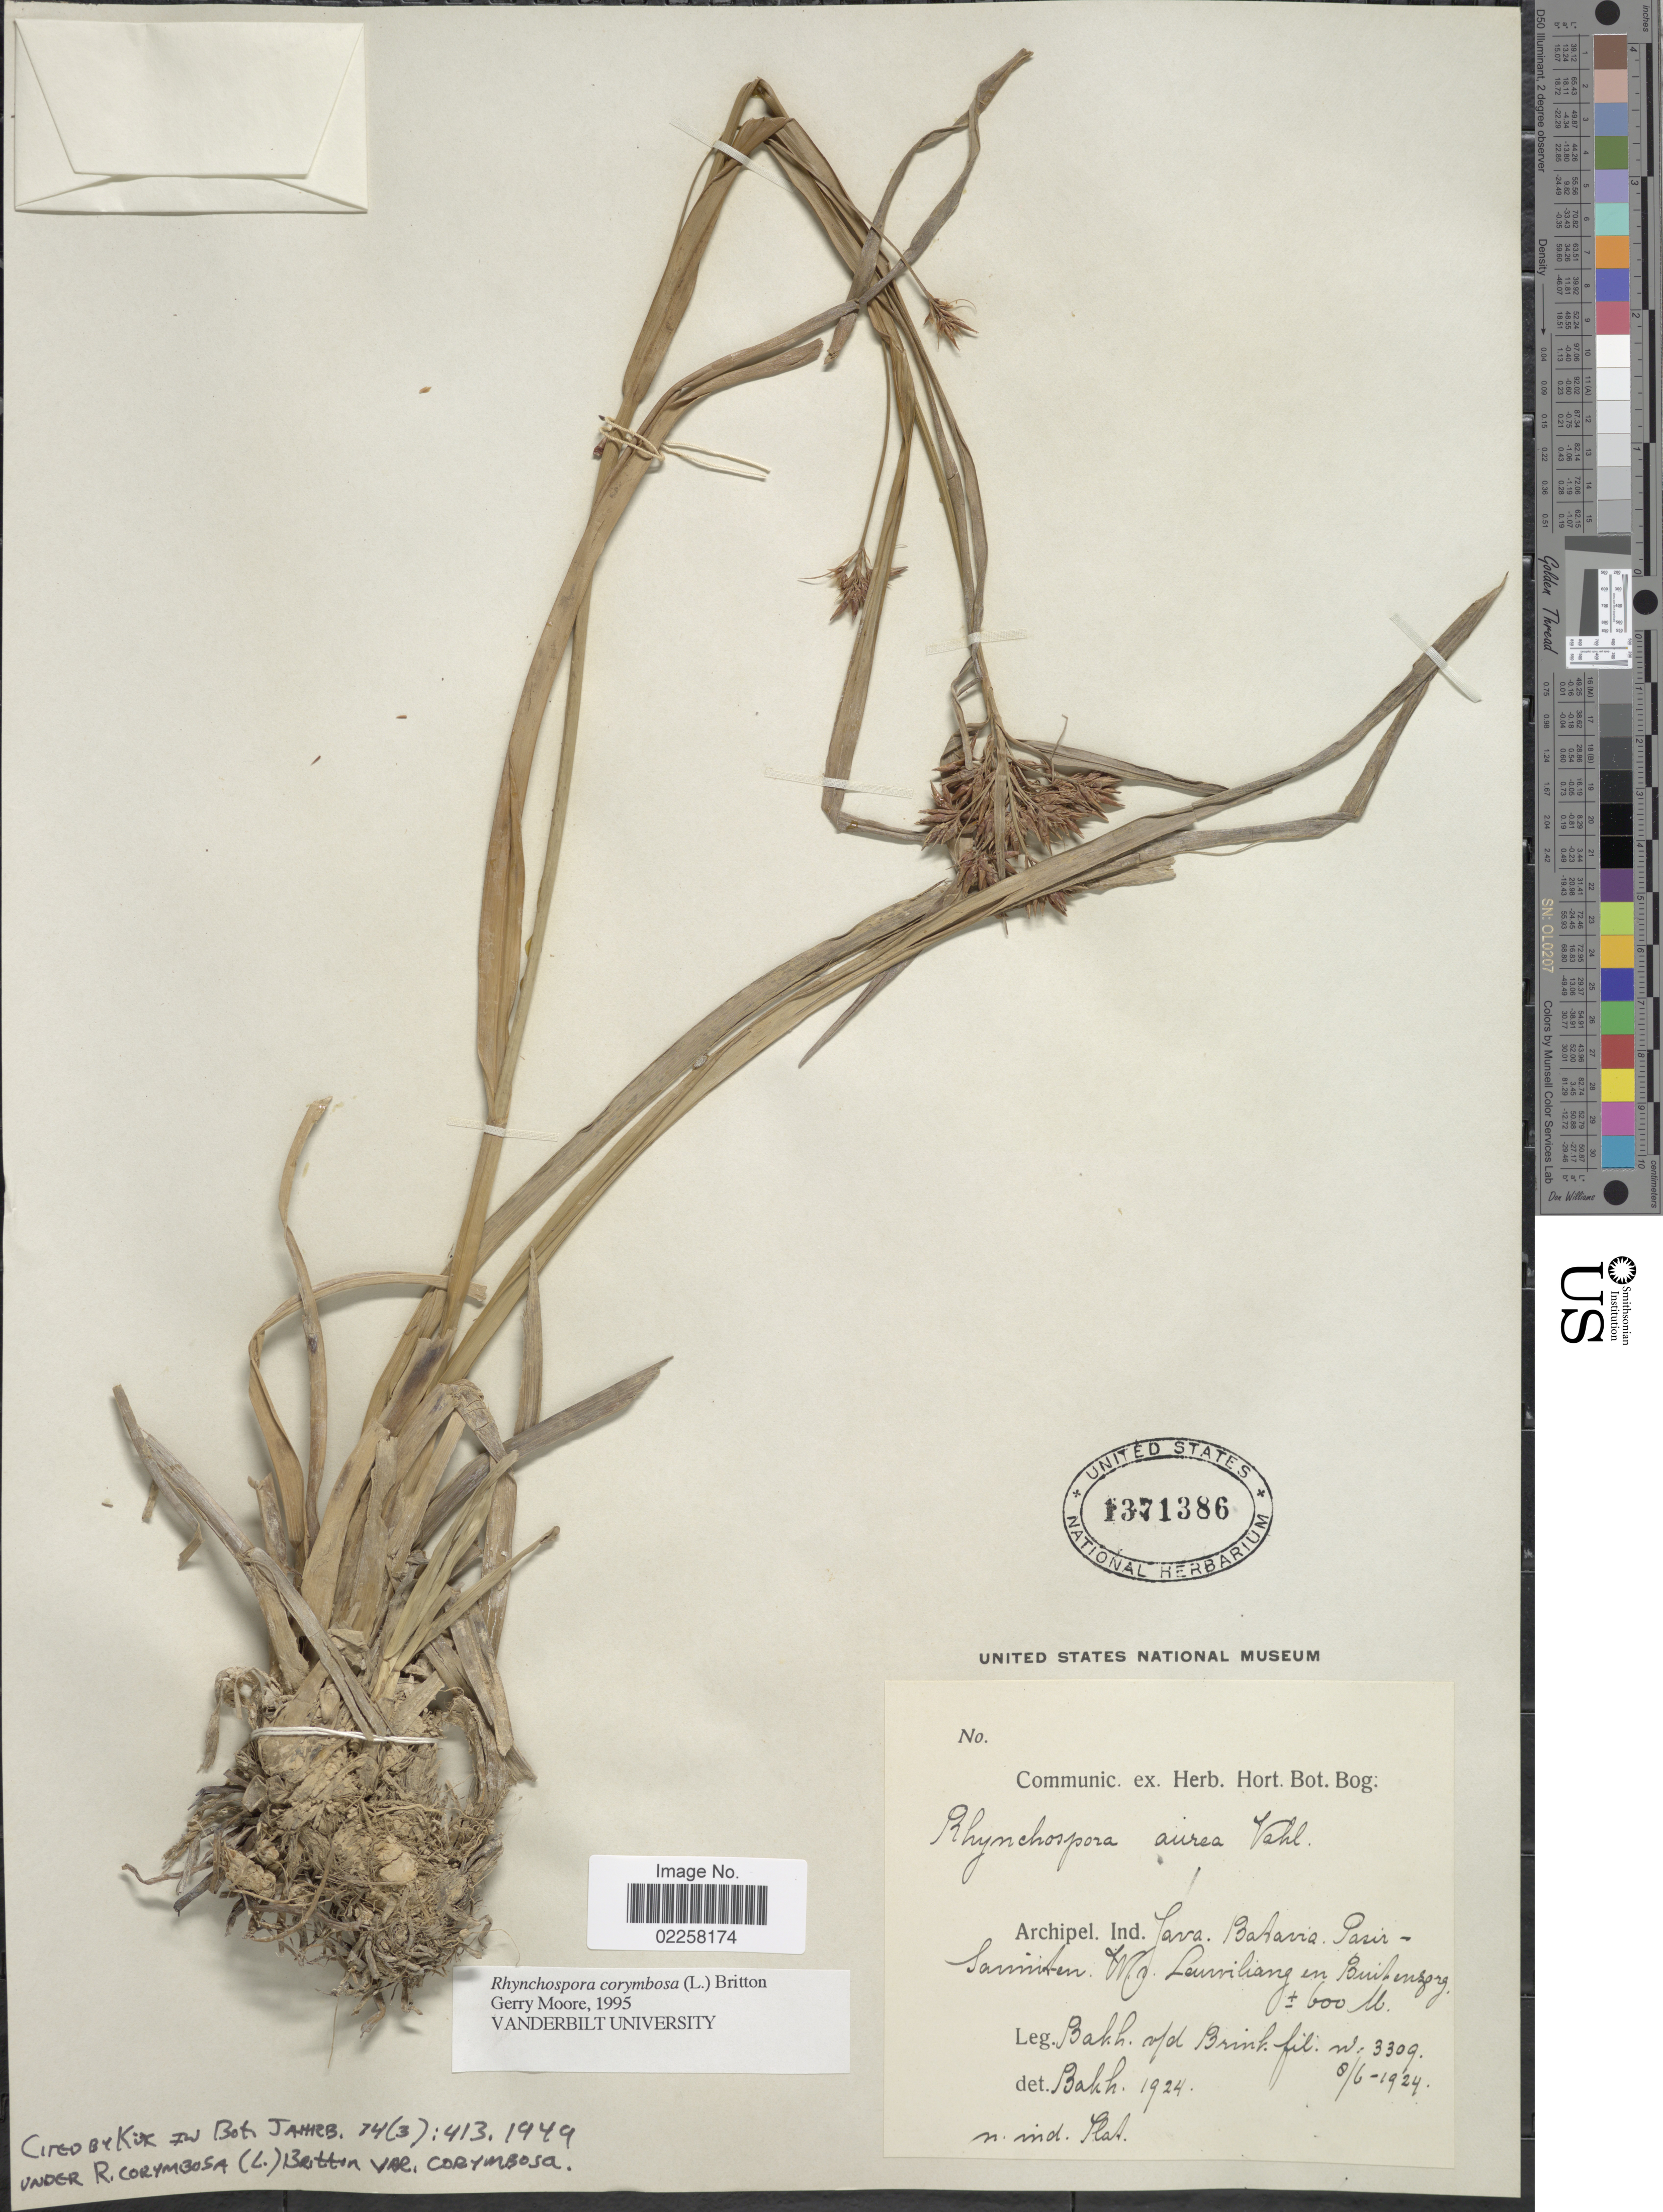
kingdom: Plantae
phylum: Tracheophyta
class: Liliopsida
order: Poales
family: Cyperaceae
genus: Rhynchospora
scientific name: Rhynchospora corymbosa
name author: (L.) Britton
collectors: R. C. Bakhuizen van den Brink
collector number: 3309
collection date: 1924-06-08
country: Indonesia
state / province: Java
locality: Archipel. Ind. Java. Batavia. Pasir-Samiten [interpreted]. W.v. Lauriliang en Buitenzorg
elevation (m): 600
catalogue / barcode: US 1371386